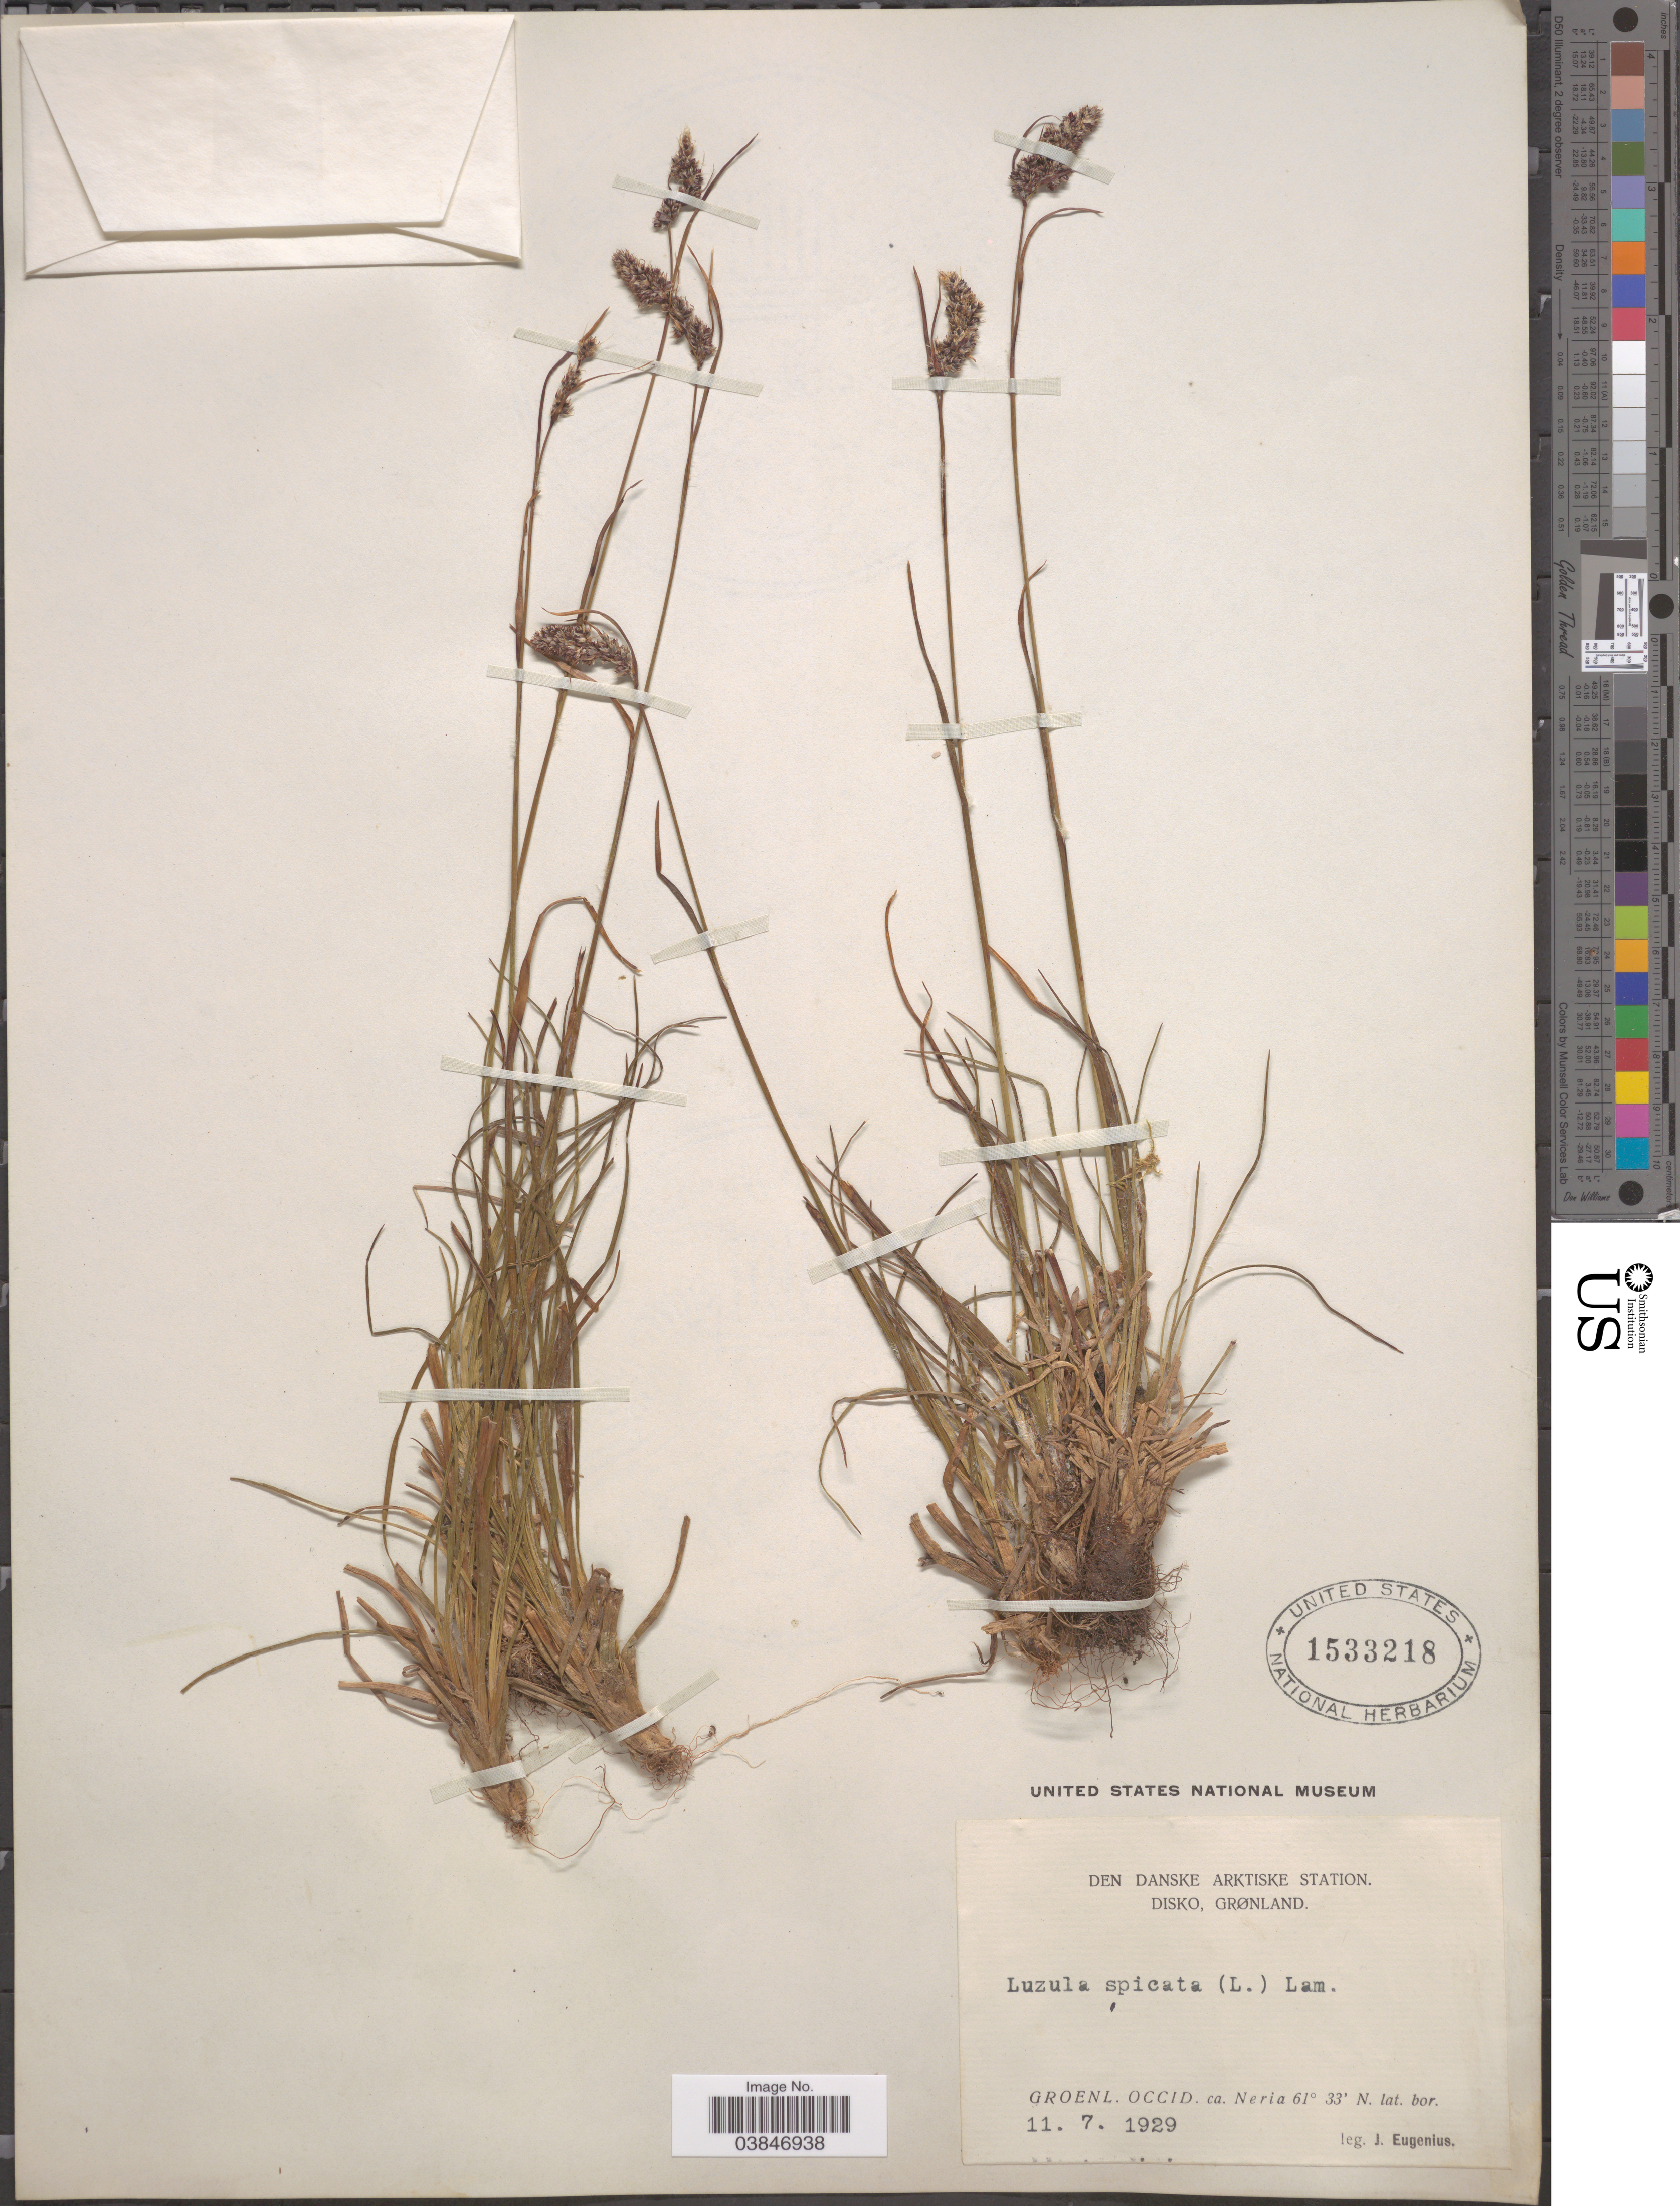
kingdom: Plantae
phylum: Tracheophyta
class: Liliopsida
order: Poales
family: Juncaceae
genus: Luzula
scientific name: Luzula spicata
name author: (L.) DC.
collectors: J. Eugenius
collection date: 1929-07-11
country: Greenland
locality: Den Danske Arktiske Station. Disko. Grønland. Groenl. Occid. ca. Neria.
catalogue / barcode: US 1533218